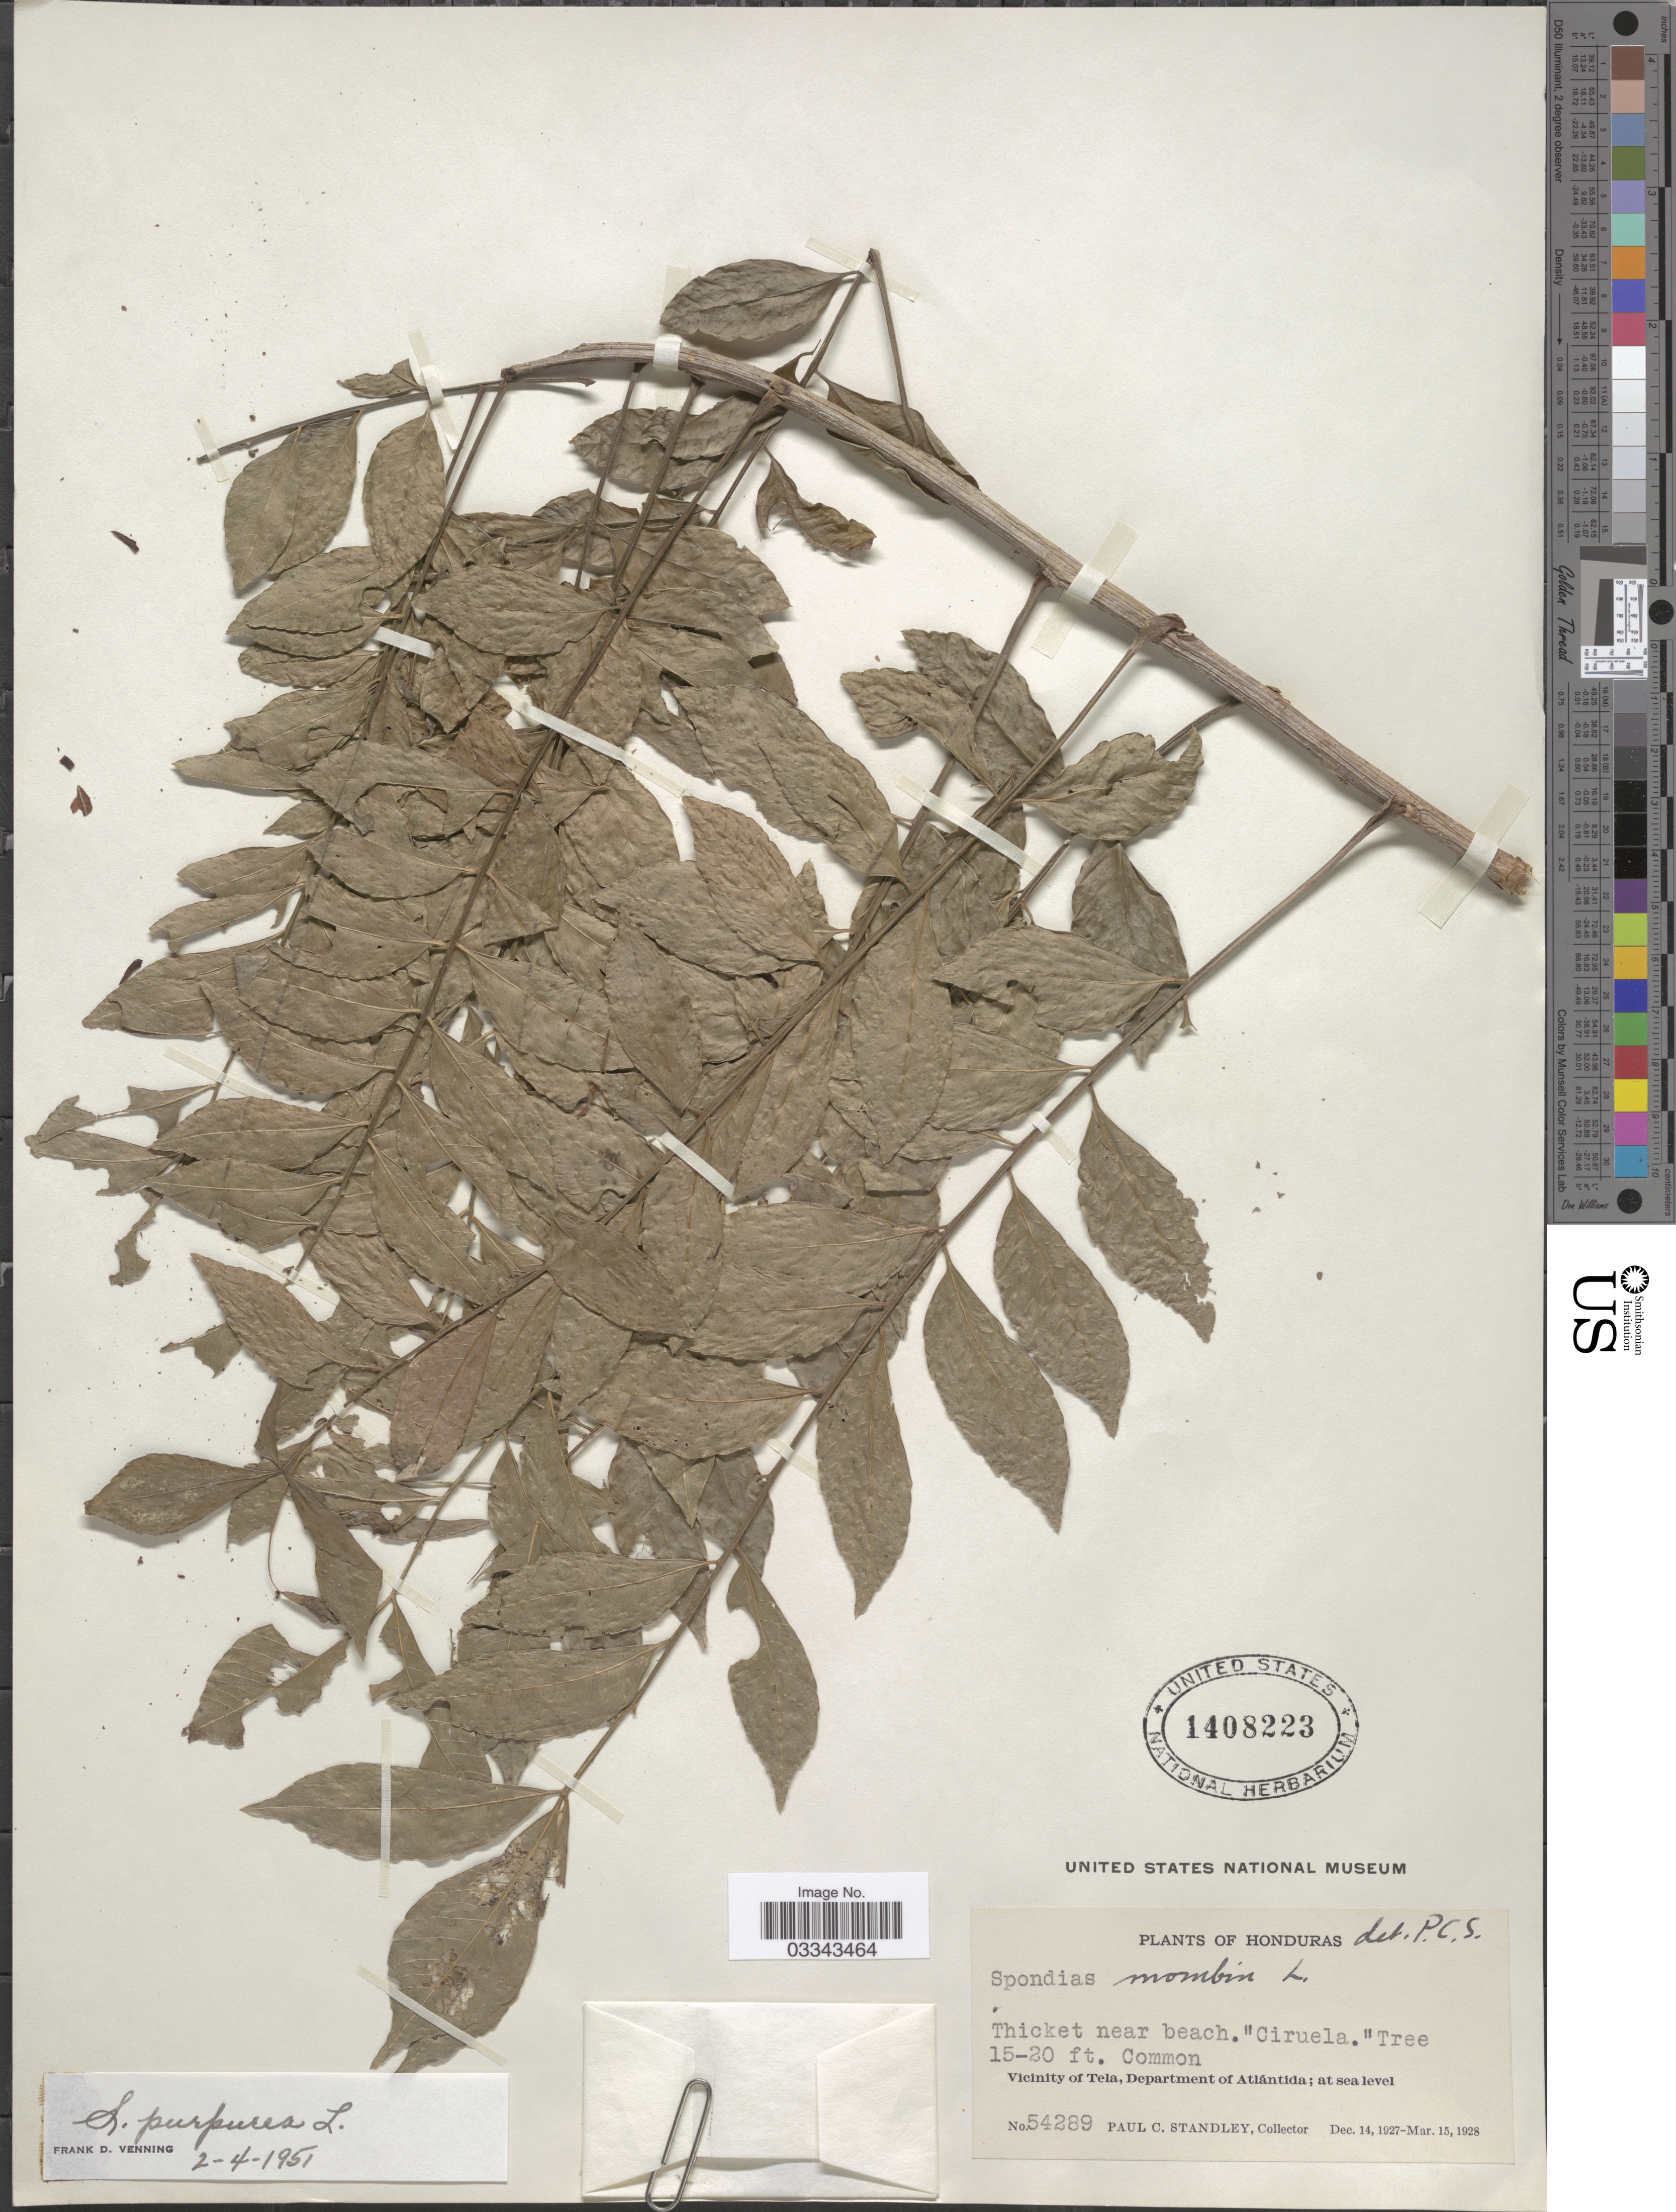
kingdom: Plantae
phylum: Tracheophyta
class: Magnoliopsida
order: Sapindales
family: Anacardiaceae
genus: Spondias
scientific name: Spondias purpurea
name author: L.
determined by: Mitchell, John D.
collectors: P. C. Standley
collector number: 54289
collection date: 1927-12-14/1928-03-15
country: Honduras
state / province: Atlántida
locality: Vicinity of Tela, Department of Atlántida.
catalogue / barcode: US 1408223